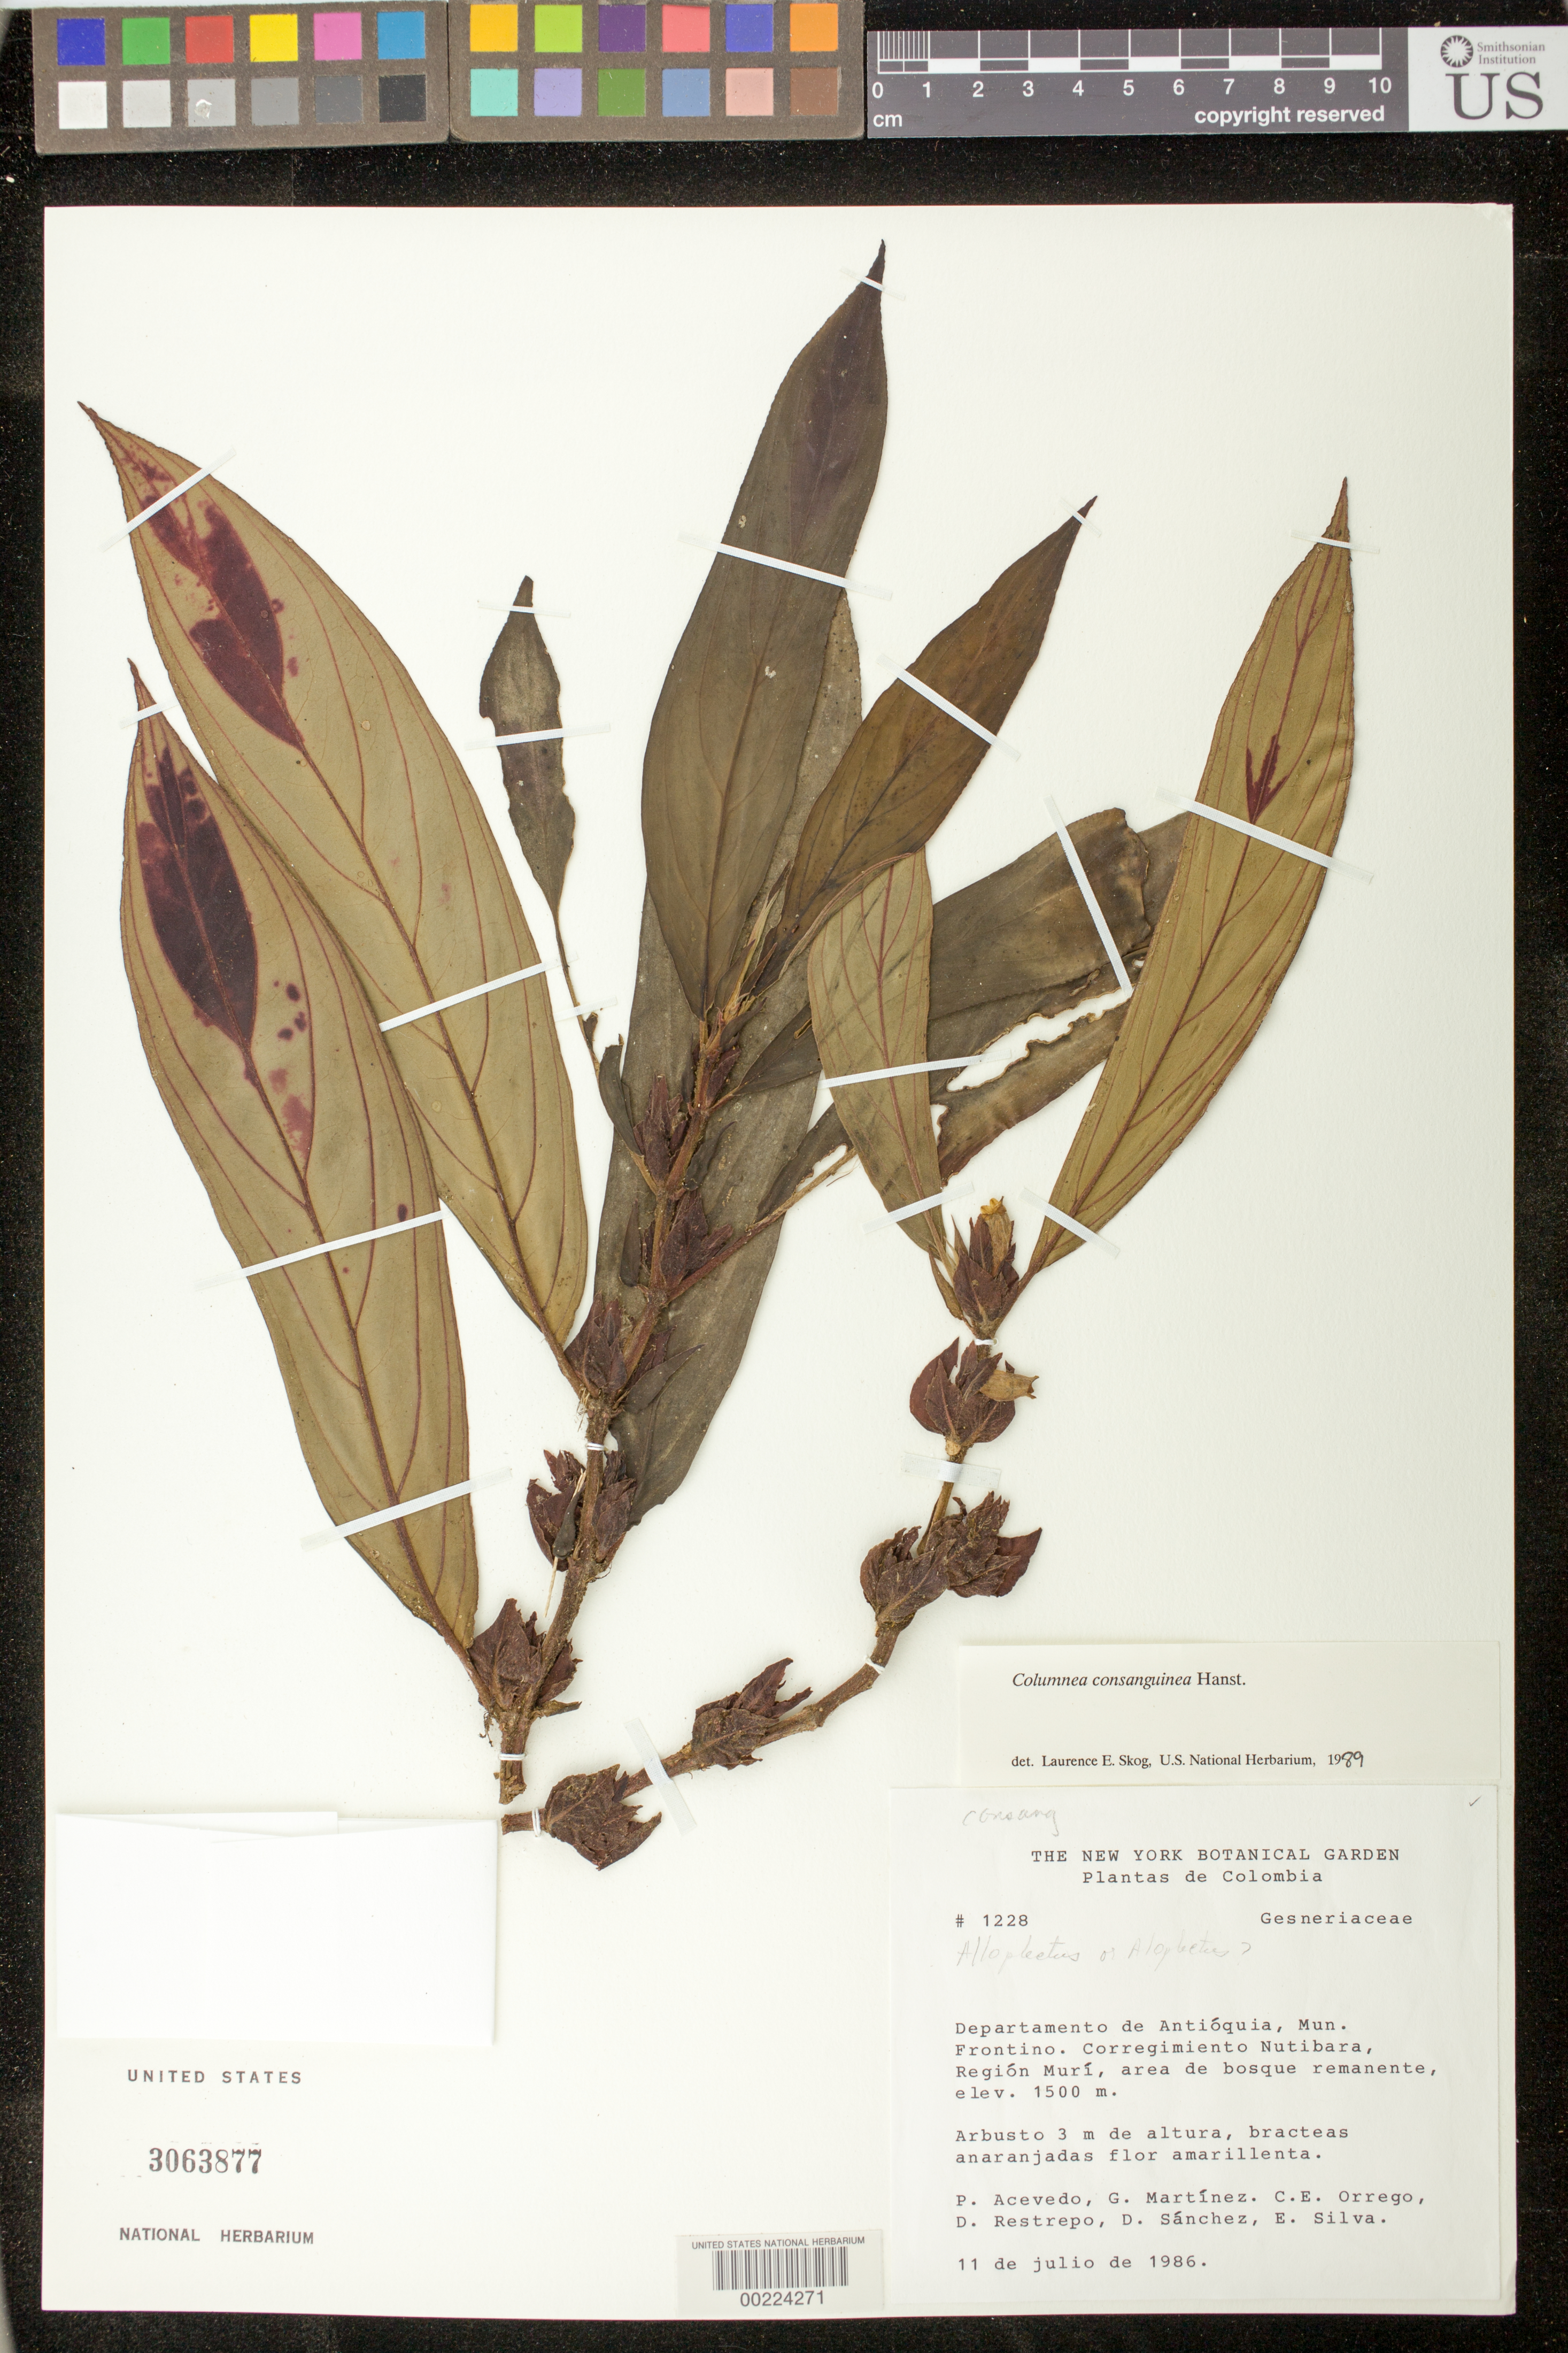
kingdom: Plantae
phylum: Tracheophyta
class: Magnoliopsida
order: Lamiales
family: Gesneriaceae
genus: Columnea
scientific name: Columnea consanguinea Hanst. var. consanguinea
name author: (Hanst.) Hanst.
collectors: P. Acevedo-Rodr., G. Martínez, C. Orrego, D. Restrepo, D. Sanchez & E. Silva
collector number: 1228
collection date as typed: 11 Jul 1986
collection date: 1986-07-11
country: Colombia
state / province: Antioquia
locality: Mun. of Frontino, corregimiento Nutibara, region Muri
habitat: Area of remnant forest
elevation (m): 1500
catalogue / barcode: US 3063877